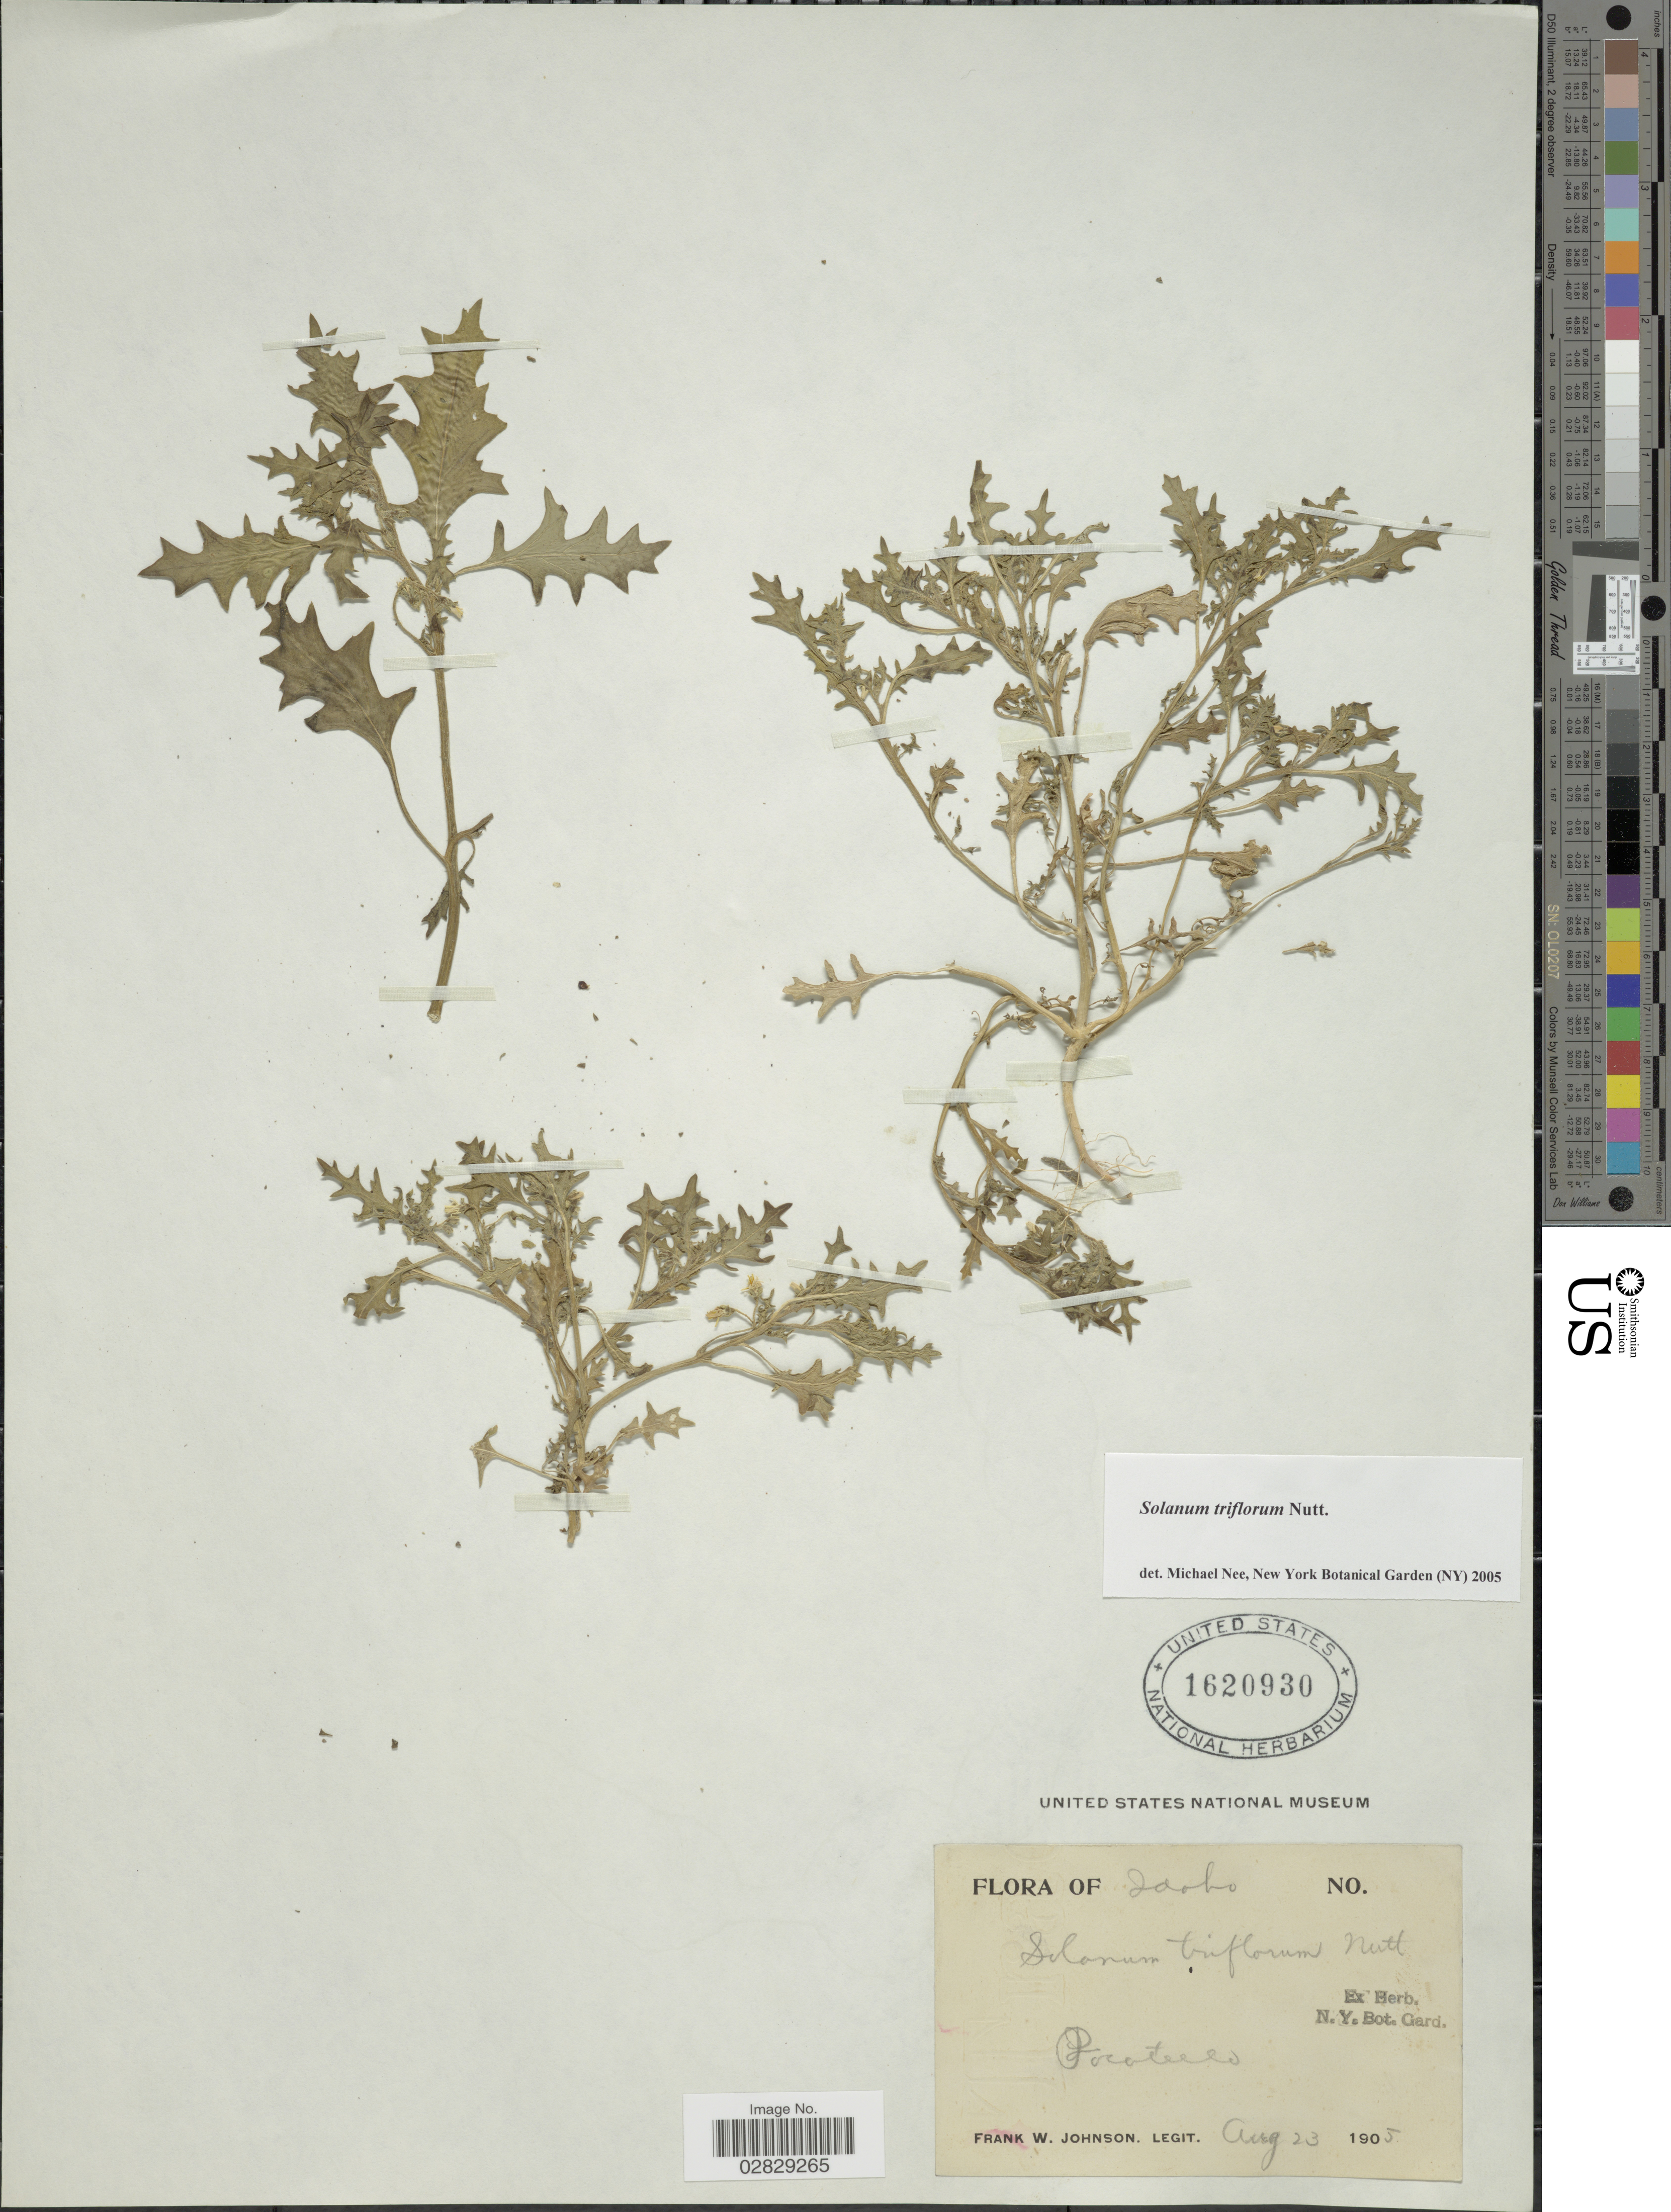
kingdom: Plantae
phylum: Tracheophyta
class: Magnoliopsida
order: Solanales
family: Solanaceae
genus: Solanum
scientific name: Solanum triflorum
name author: Nutt.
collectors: F. W. Johnson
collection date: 1905-08-23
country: United States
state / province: Idaho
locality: Pocatello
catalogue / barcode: US 1620930